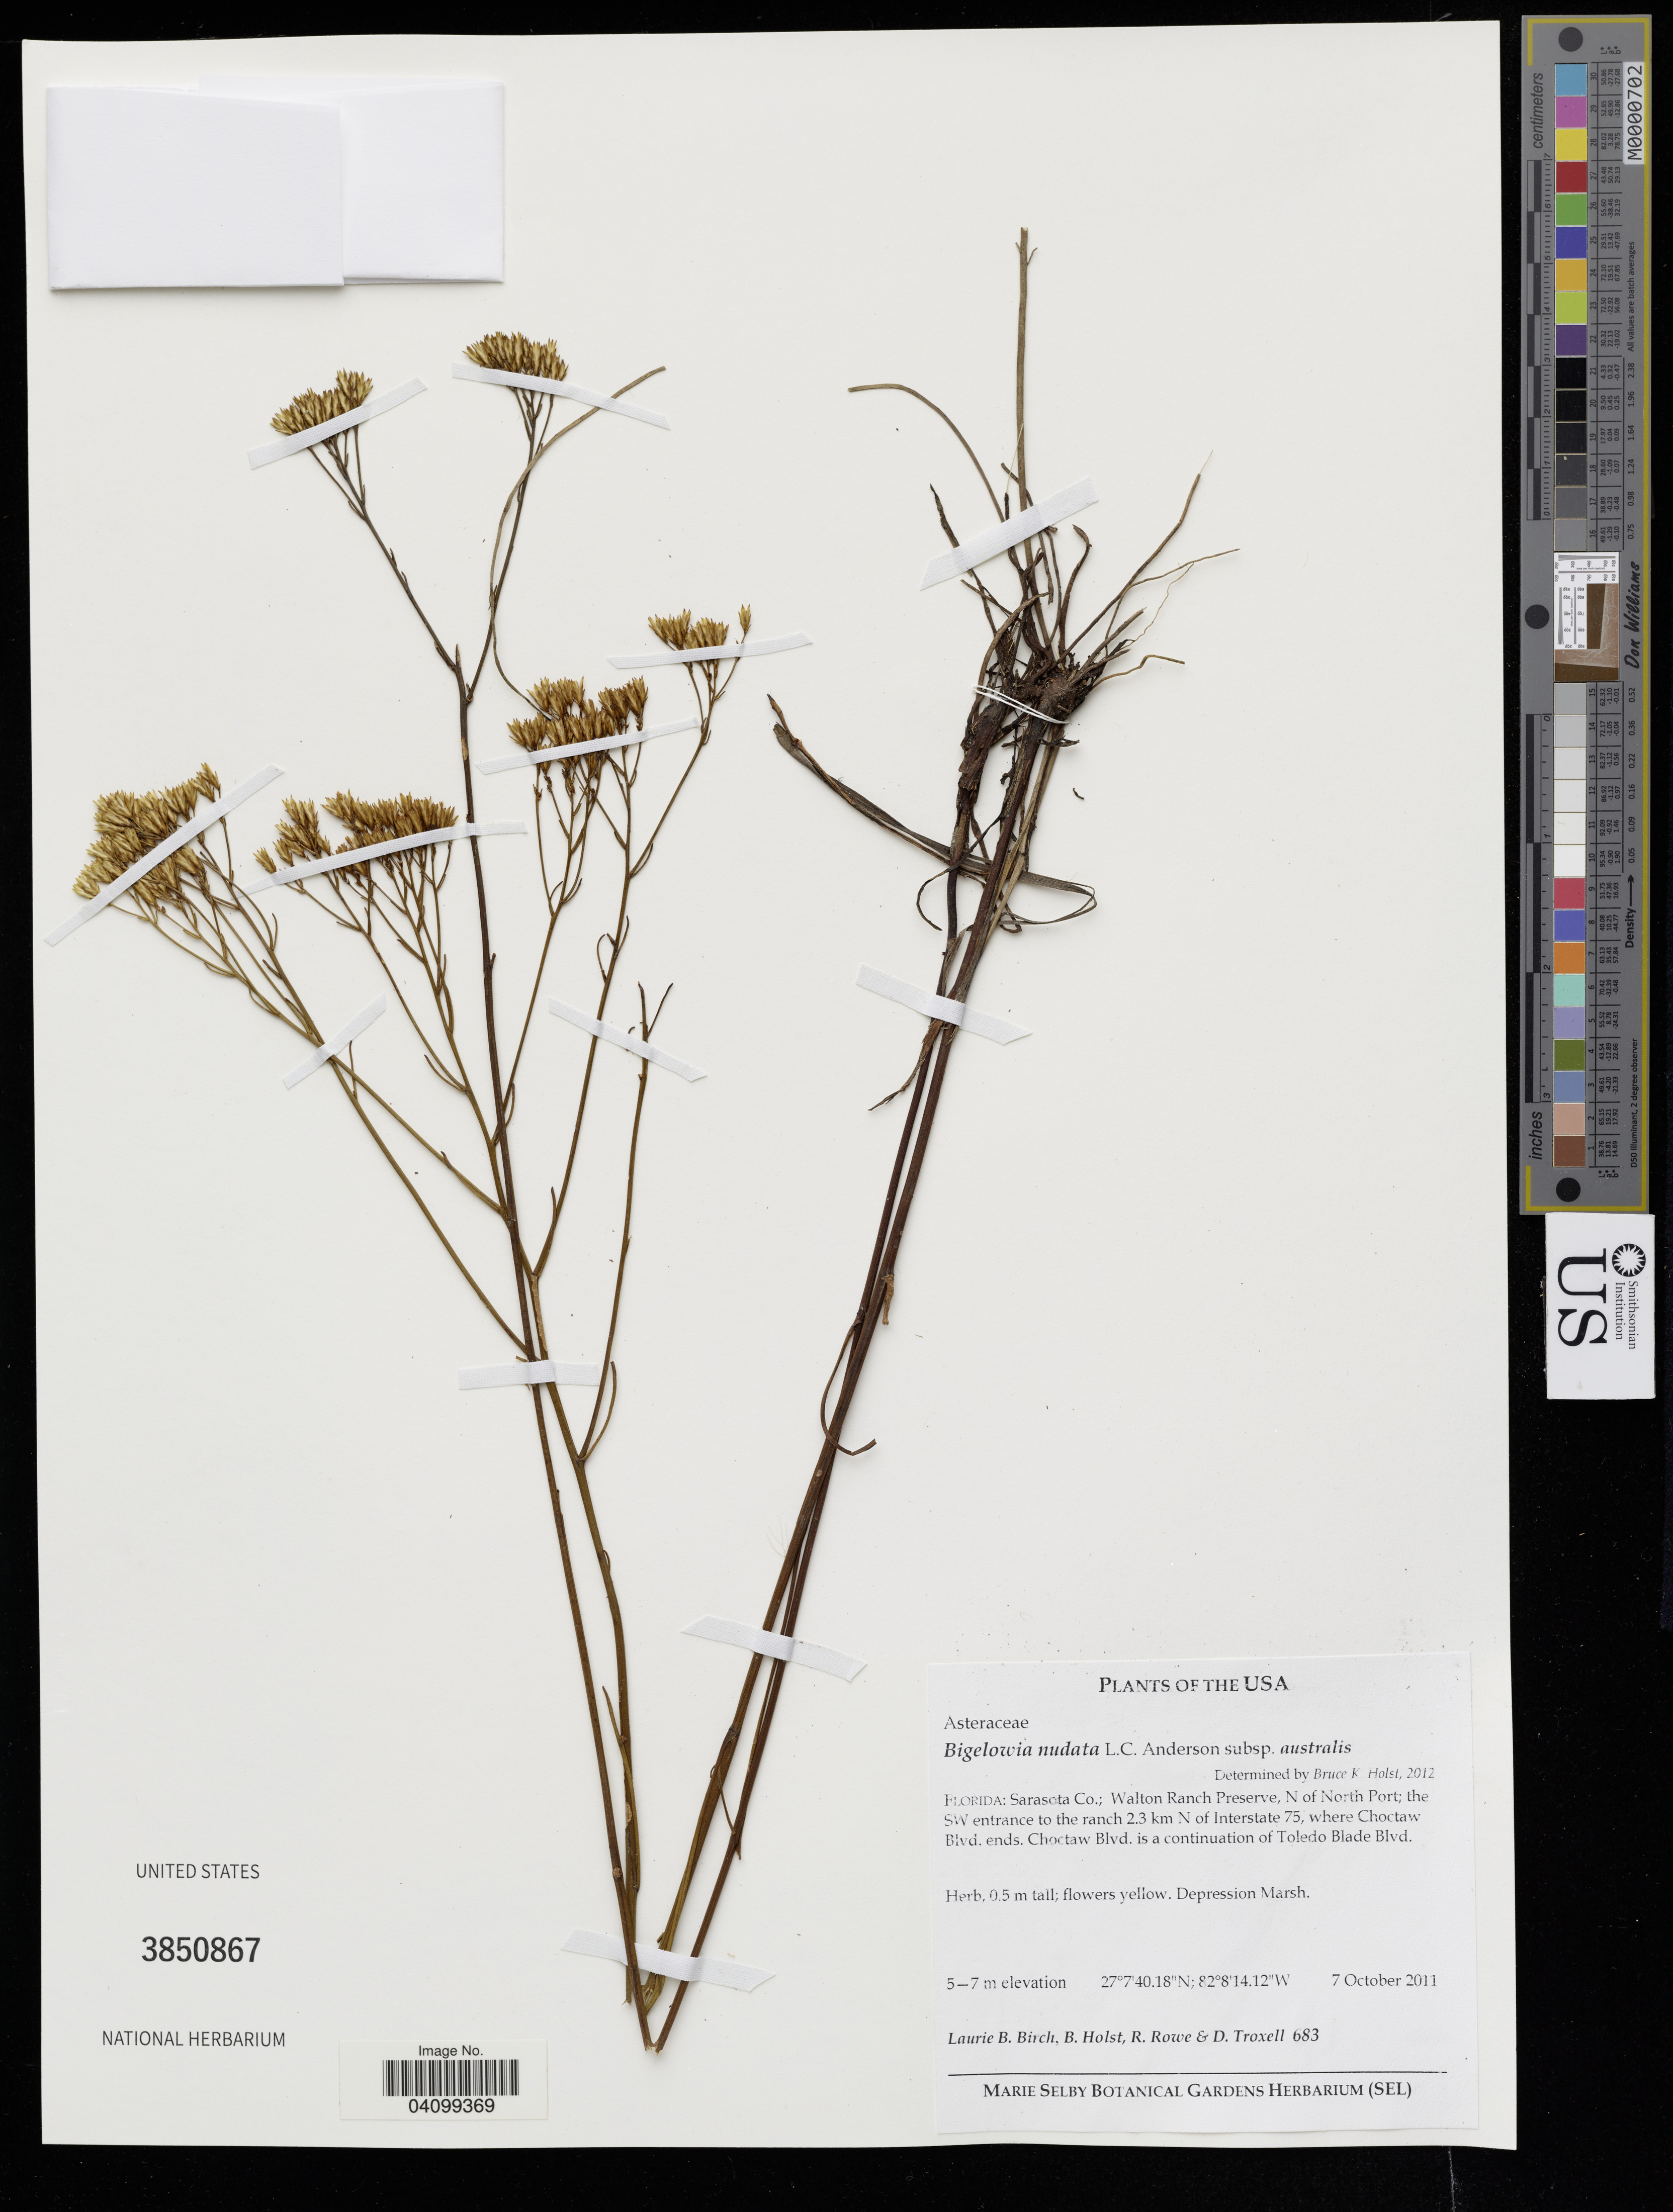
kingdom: Plantae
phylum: Tracheophyta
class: Magnoliopsida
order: Asterales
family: Asteraceae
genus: Bigelowia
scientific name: Bigelowia nudata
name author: (Michx.) DC.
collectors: L. Birch, B. Holst & D. Troxell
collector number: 683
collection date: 2011-10-07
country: United States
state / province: Florida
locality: Sarasota Co.; Walton Ranch Preserve, N of North Port; the SW entrance to the ranch 2.3 km N of Interstate 75, where Choctaw Blvd. ends. Choctaw Blvd. is a continuation of Toledo Blade Blvd.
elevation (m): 5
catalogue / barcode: US 3850867